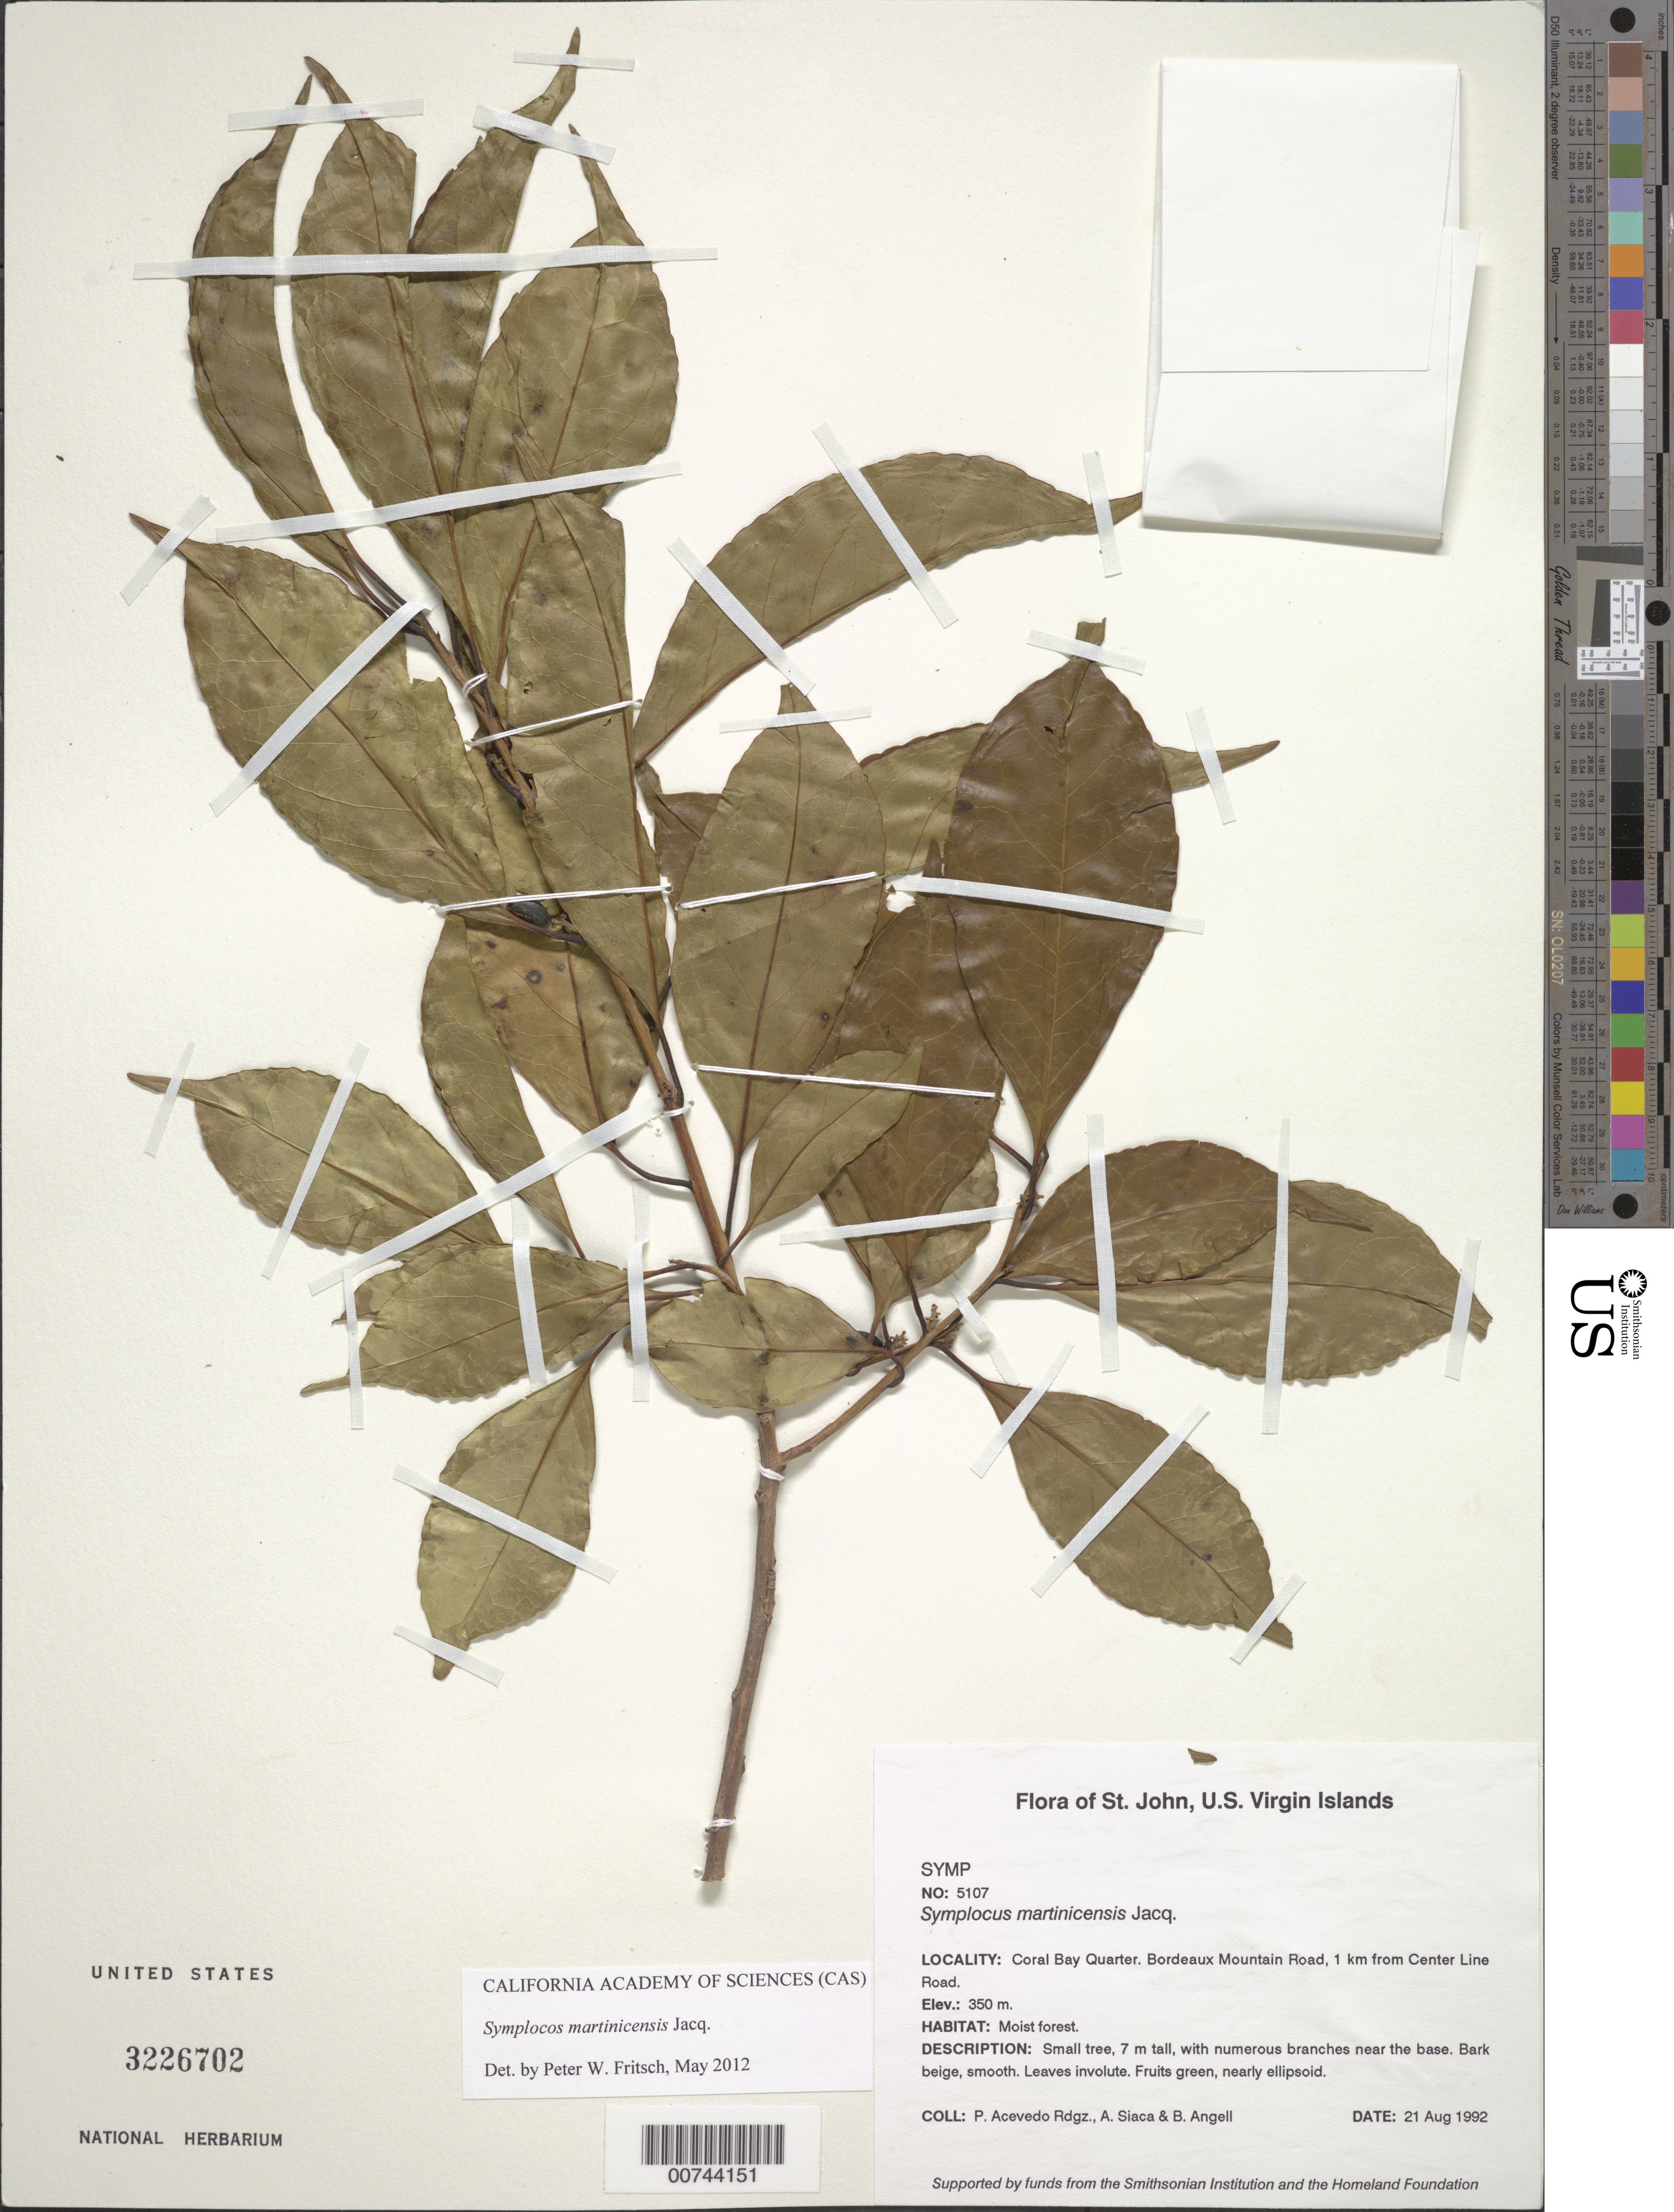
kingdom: Plantae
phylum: Tracheophyta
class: Magnoliopsida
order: Ericales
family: Symplocaceae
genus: Symplocos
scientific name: Symplocos martinicensis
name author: Jacq.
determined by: Fritsch, Peter W.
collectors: P. Acevedo-Rodr., A. Siaca & Bobbi Angell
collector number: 5107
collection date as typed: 21 Aug 1992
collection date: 1992-08-21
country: U.S. Virgin Islands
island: St. John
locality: Coral Bay Quarter; along dirt road to Bordeaux Mountain., 1 km from Center Line Road.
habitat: Moist forest.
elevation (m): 350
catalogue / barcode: US 3226702